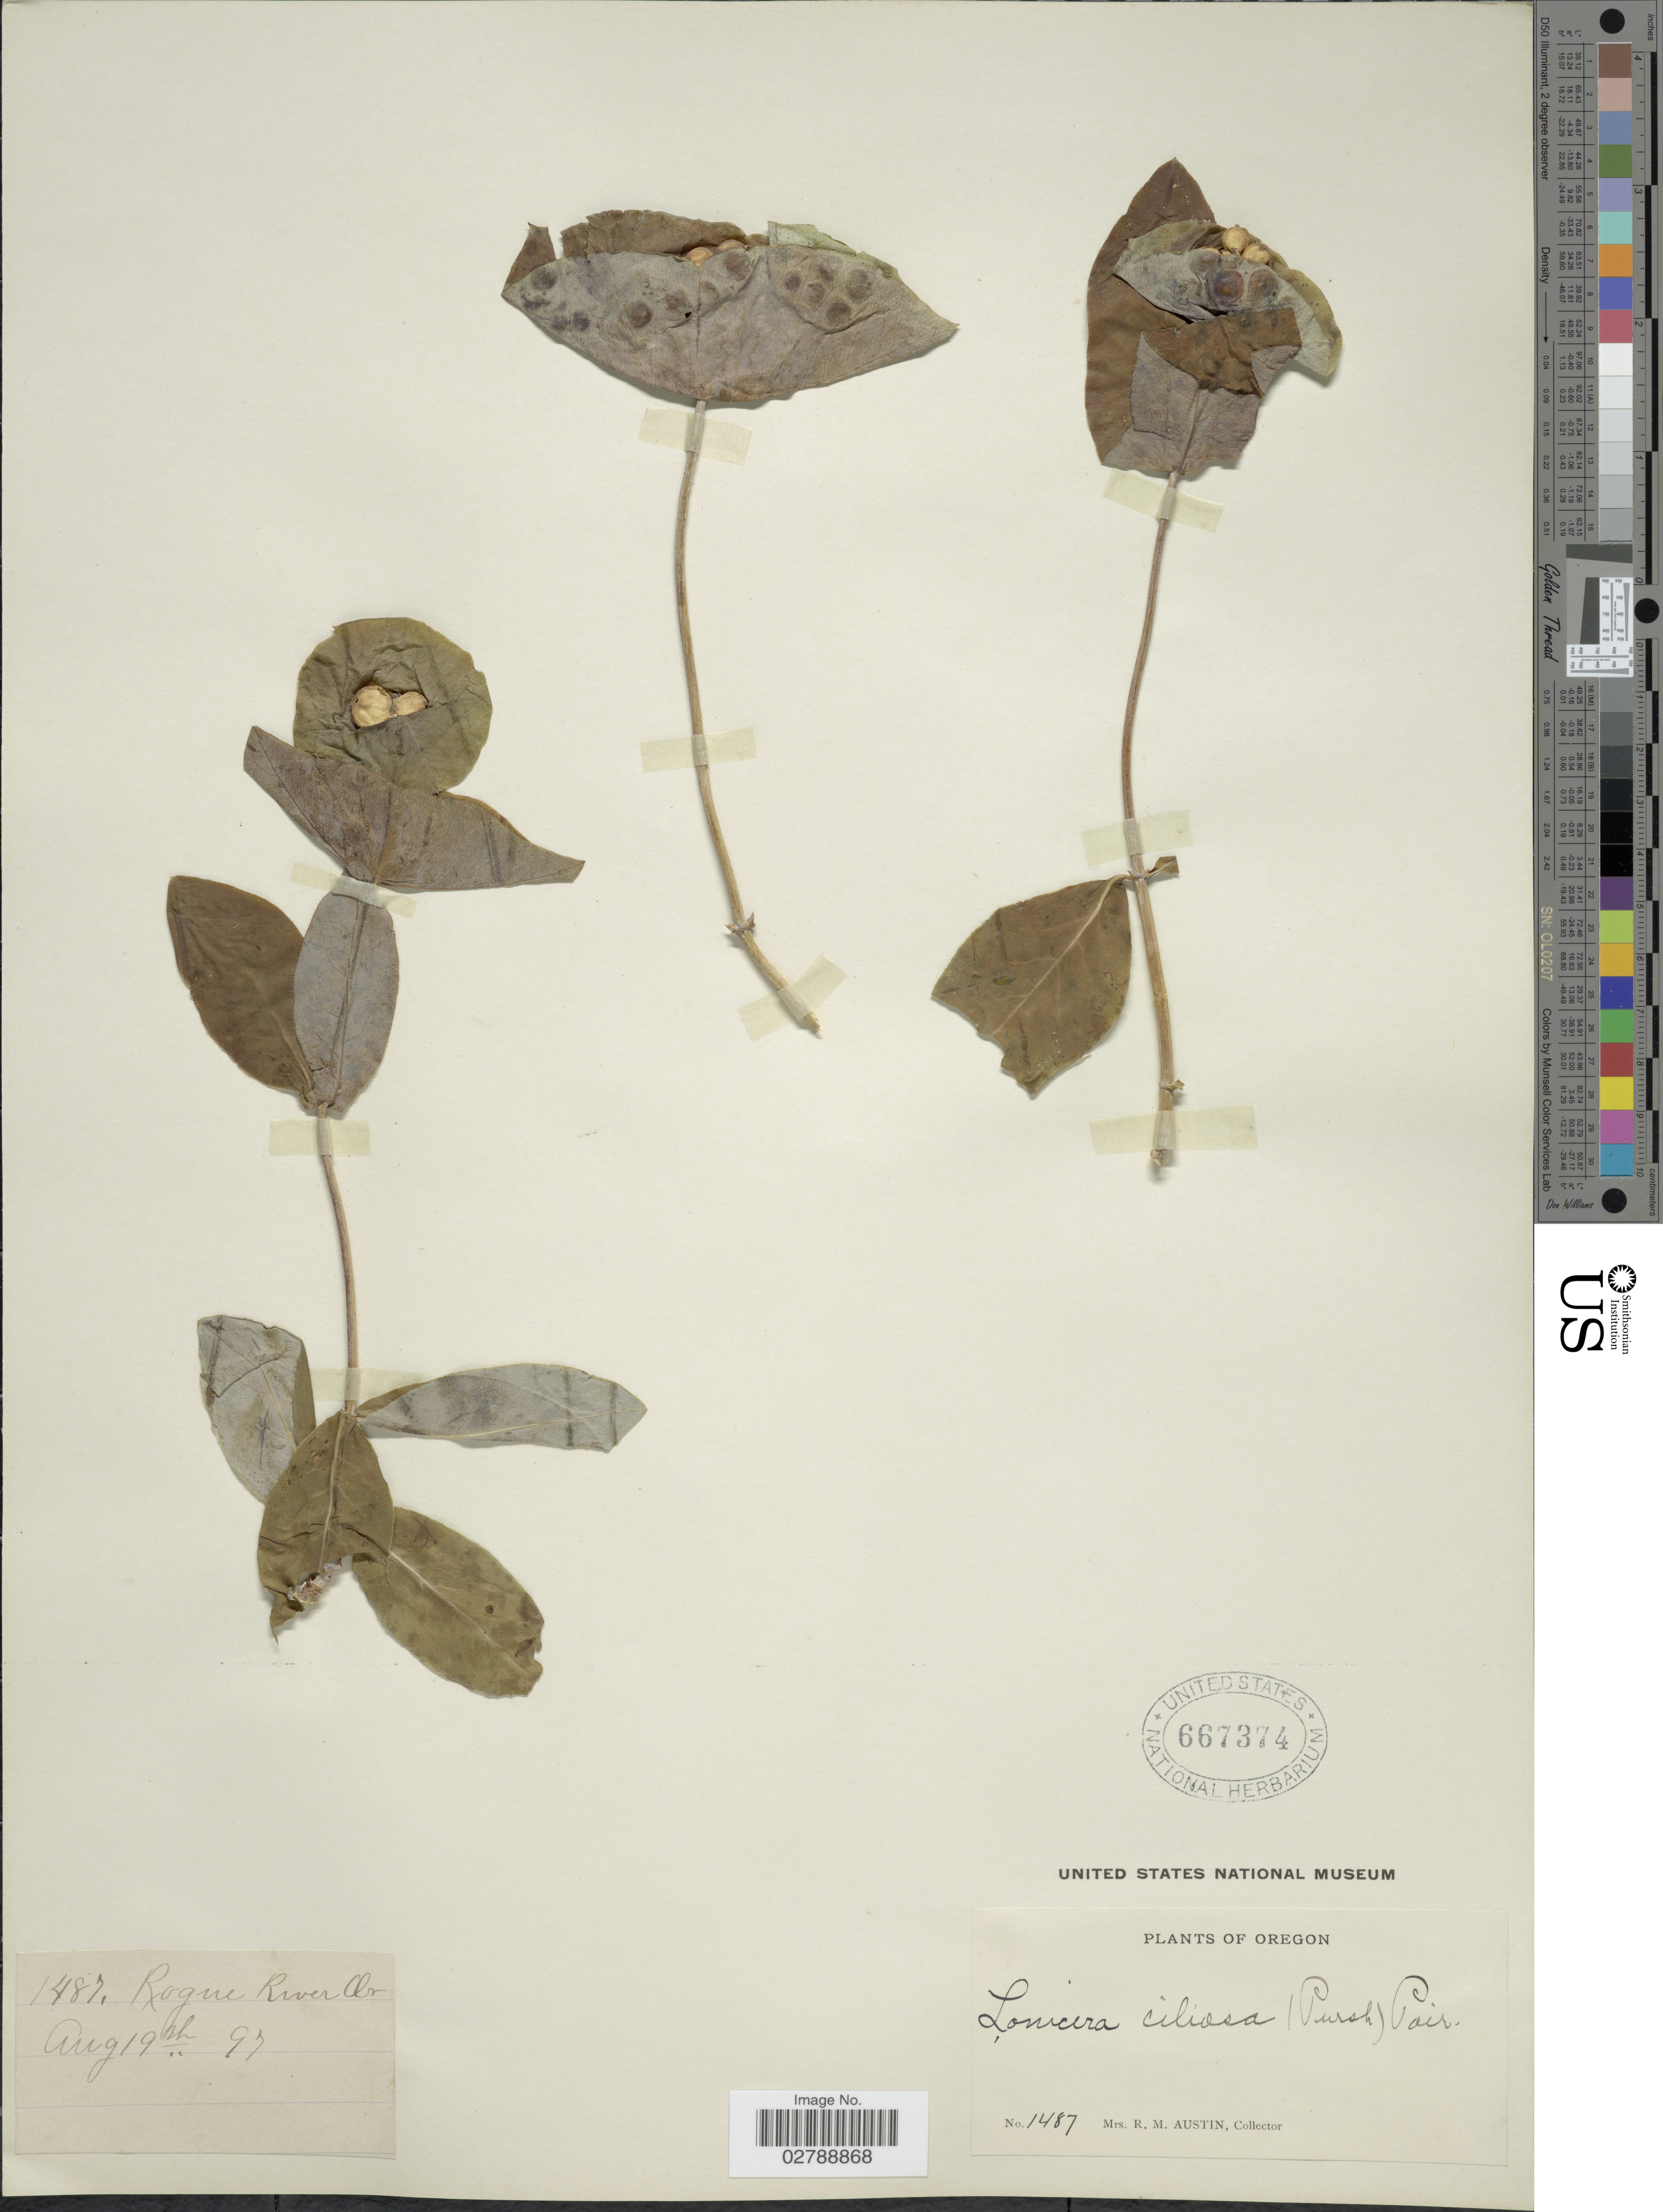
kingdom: Plantae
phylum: Tracheophyta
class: Magnoliopsida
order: Dipsacales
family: Caprifoliaceae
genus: Lonicera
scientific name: Lonicera ciliosa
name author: Poir.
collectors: R. Austin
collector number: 1487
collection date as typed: Transcribed d/m/y: 19/8/93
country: United States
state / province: Oregon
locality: Rogue River Or.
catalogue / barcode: US 667374